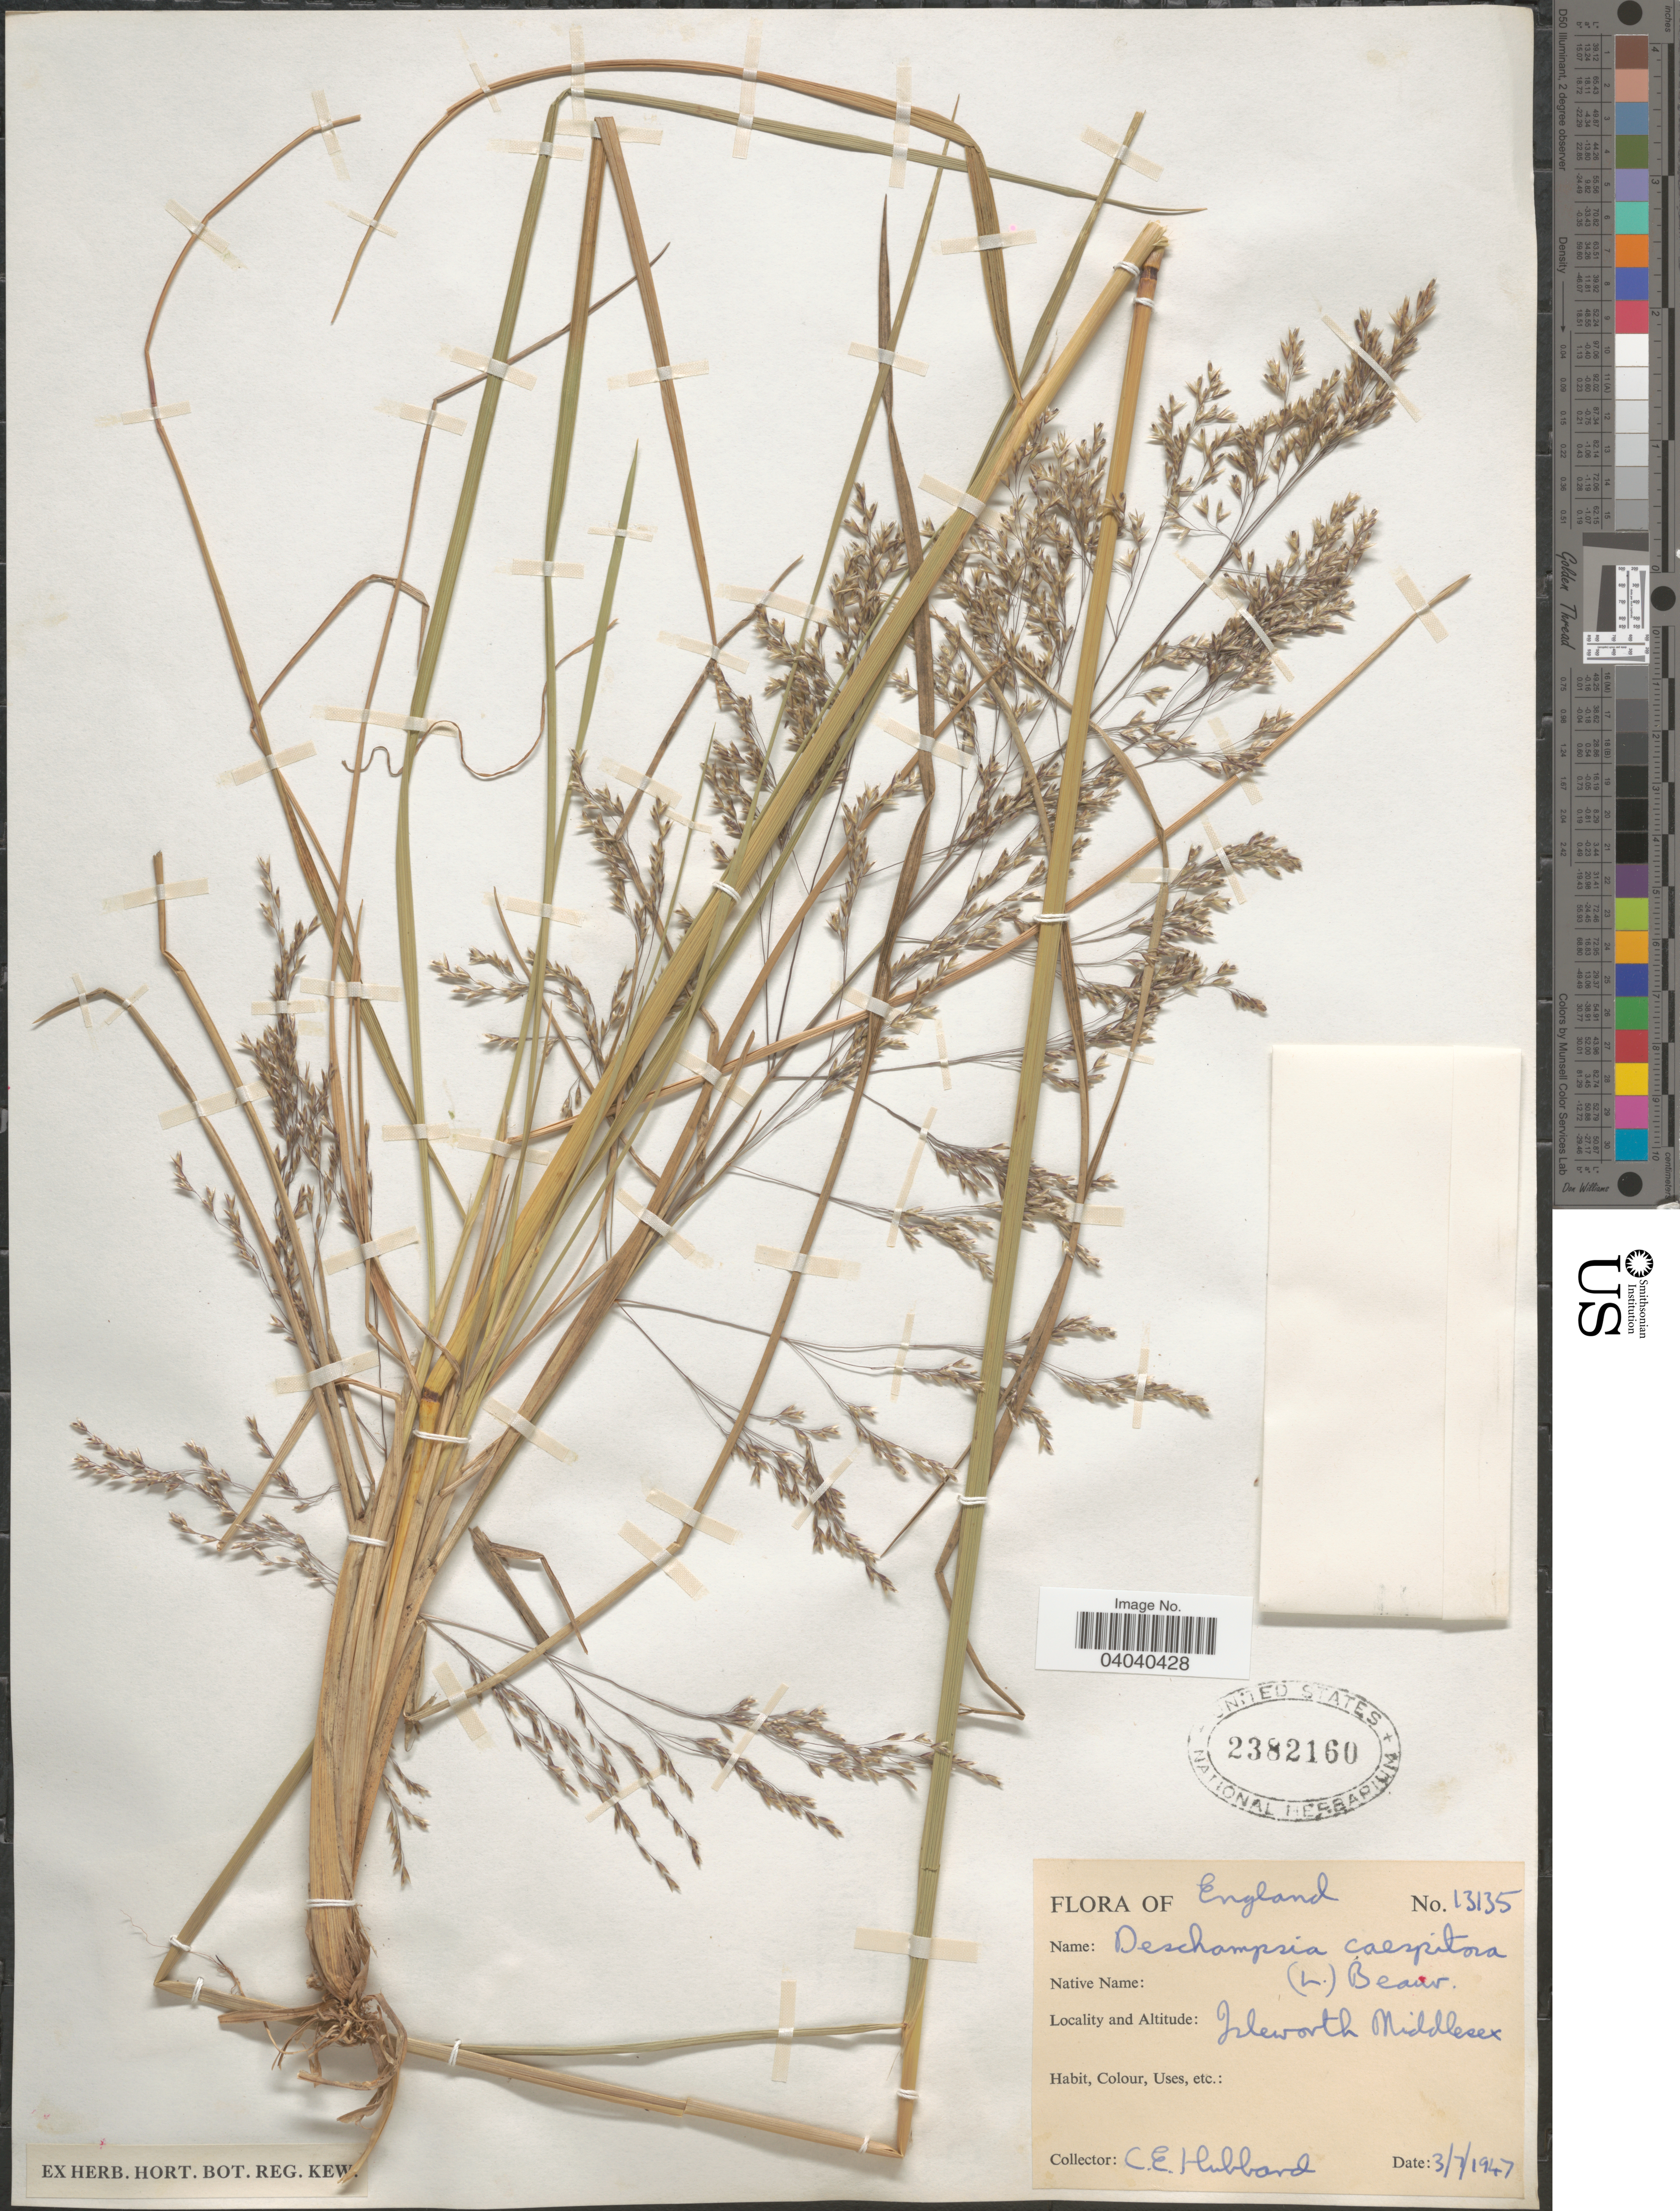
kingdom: Plantae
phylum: Tracheophyta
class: Liliopsida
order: Poales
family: Poaceae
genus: Deschampsia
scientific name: Deschampsia cespitosa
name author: (L.) P. Beauv.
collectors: C. E. Hubbard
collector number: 13135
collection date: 1947-07-03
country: United Kingdom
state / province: England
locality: Isleworth Middlesex.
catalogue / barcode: US 2382160